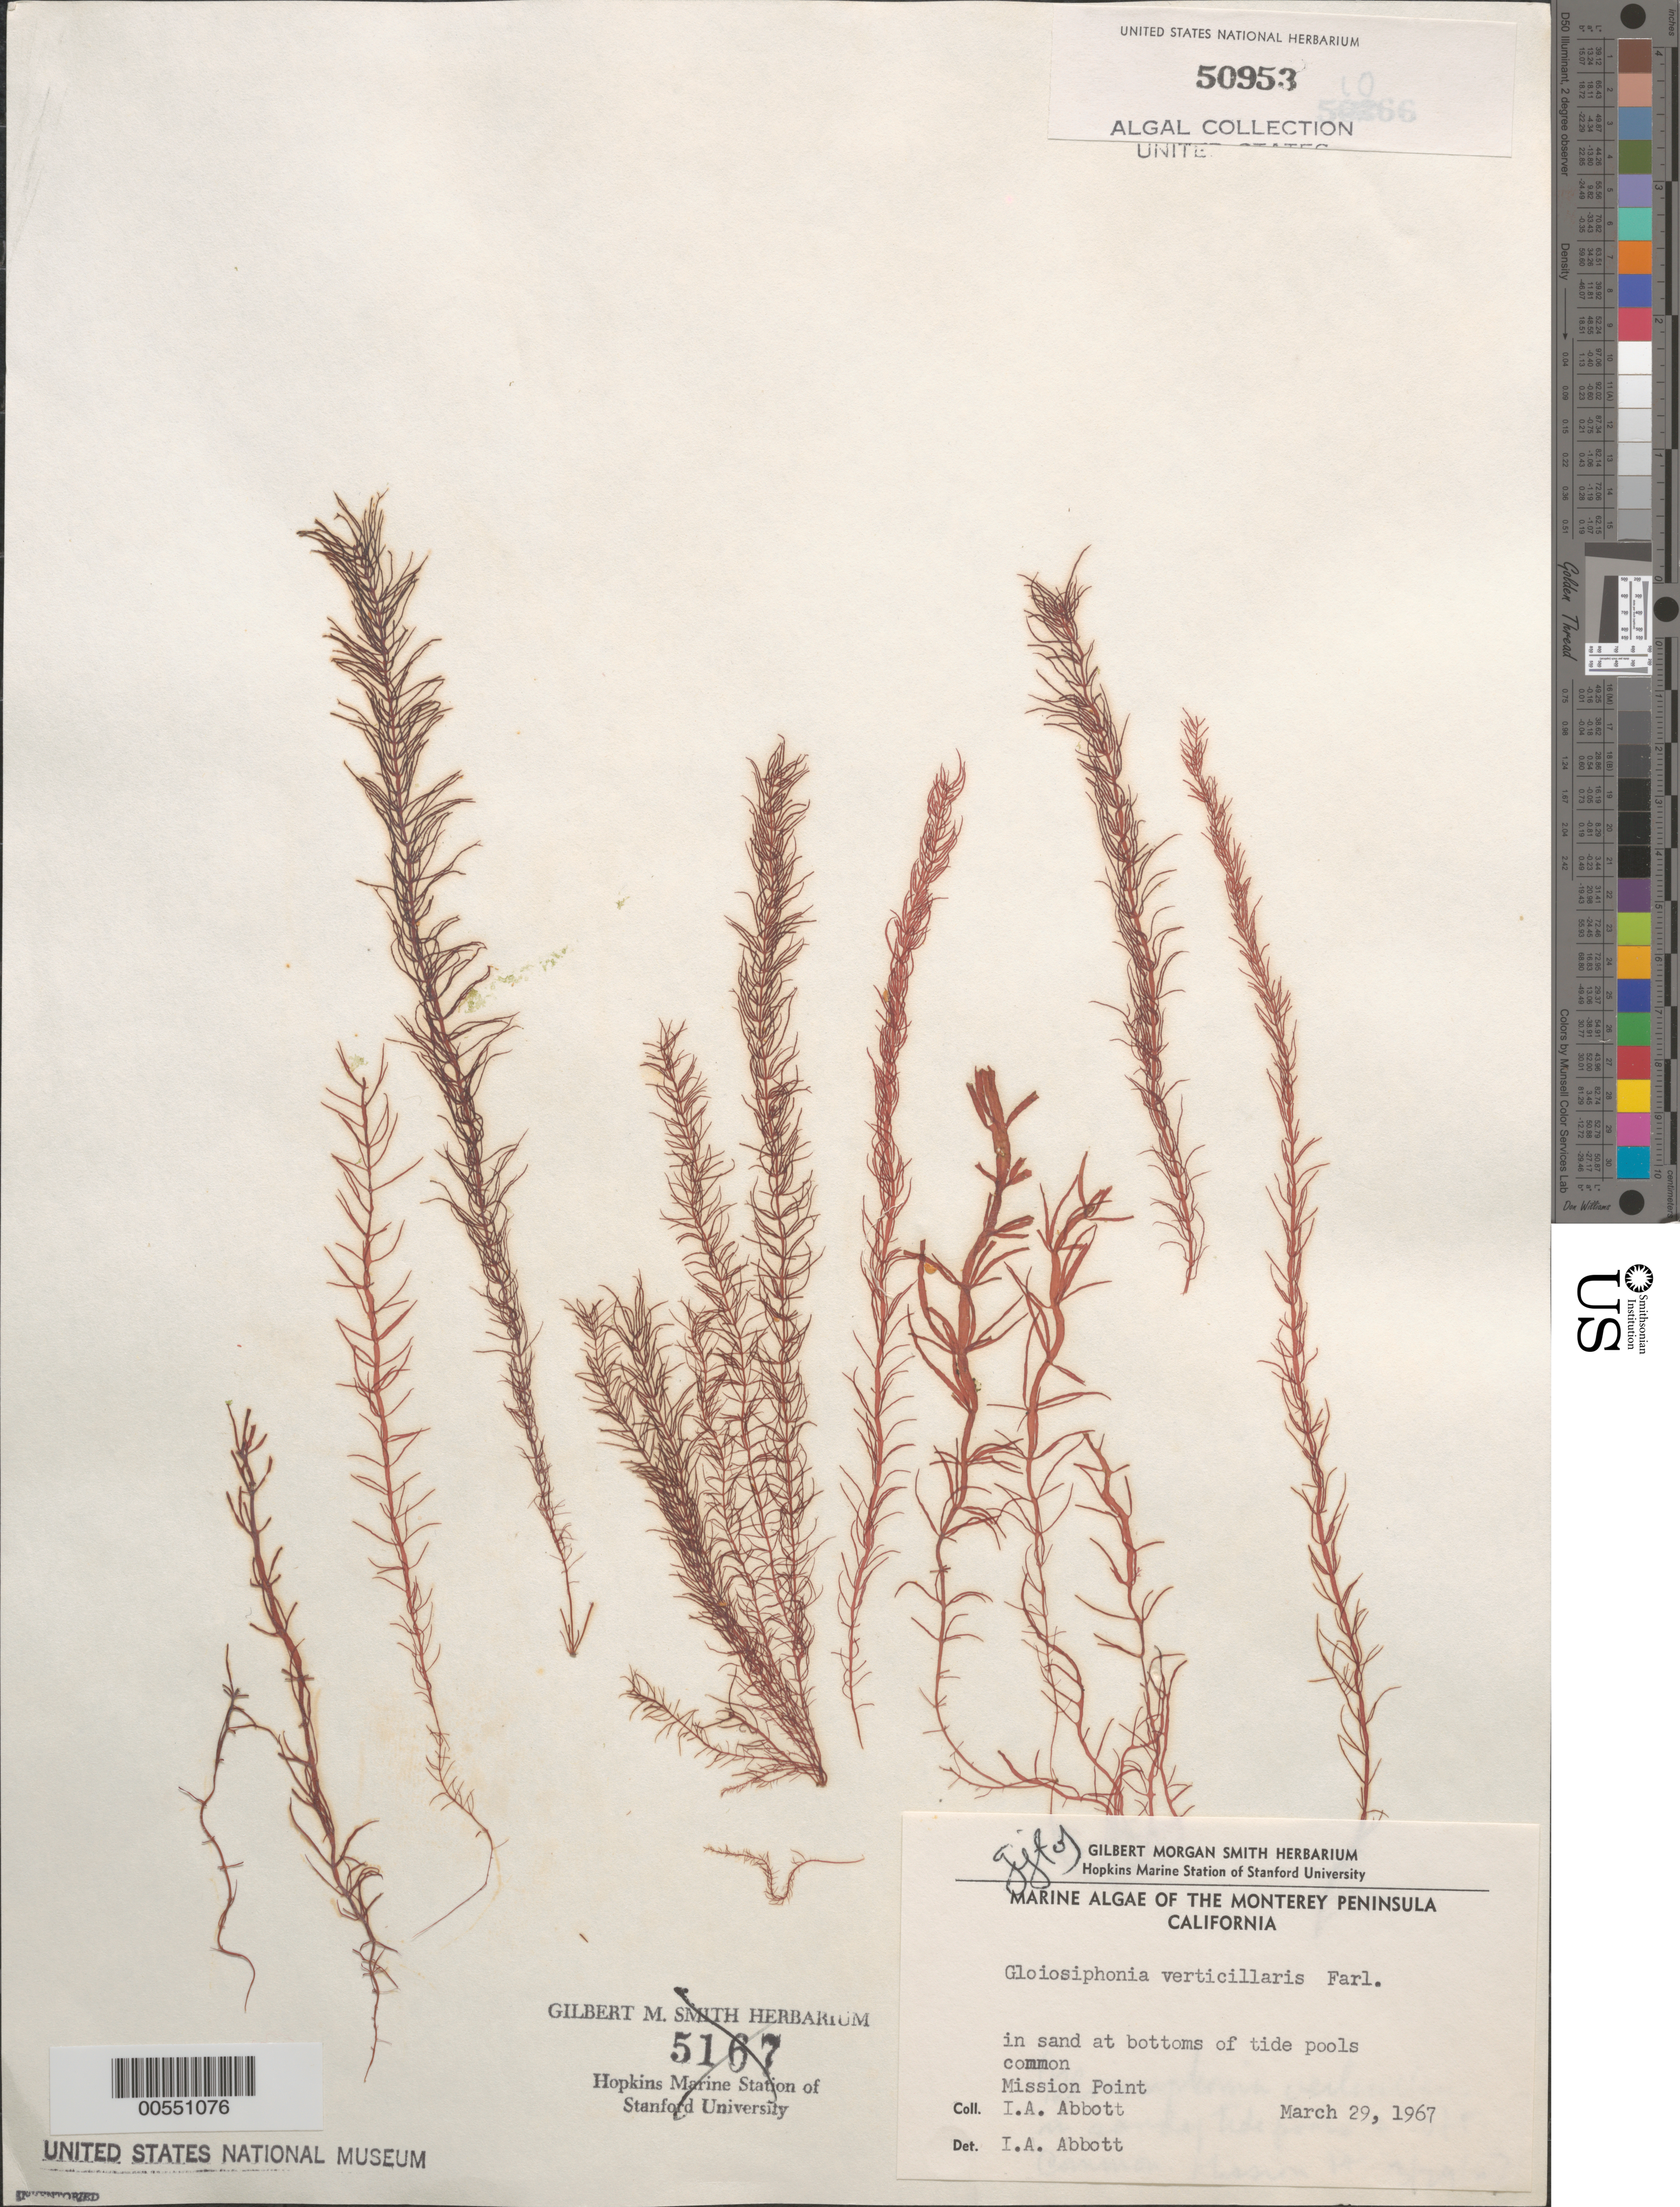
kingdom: Plantae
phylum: Rhodophyta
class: Florideophyceae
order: Gigartinales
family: Gloiosiphoniaceae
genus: Gloiosiphonia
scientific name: Gloiosiphonia verticillaris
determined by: Abbott, Isabella A.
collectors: I. A. Abbott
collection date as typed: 29 Mar 1967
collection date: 1967-03-29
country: United States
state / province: California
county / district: Monterey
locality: Mission Point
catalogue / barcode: US 50953